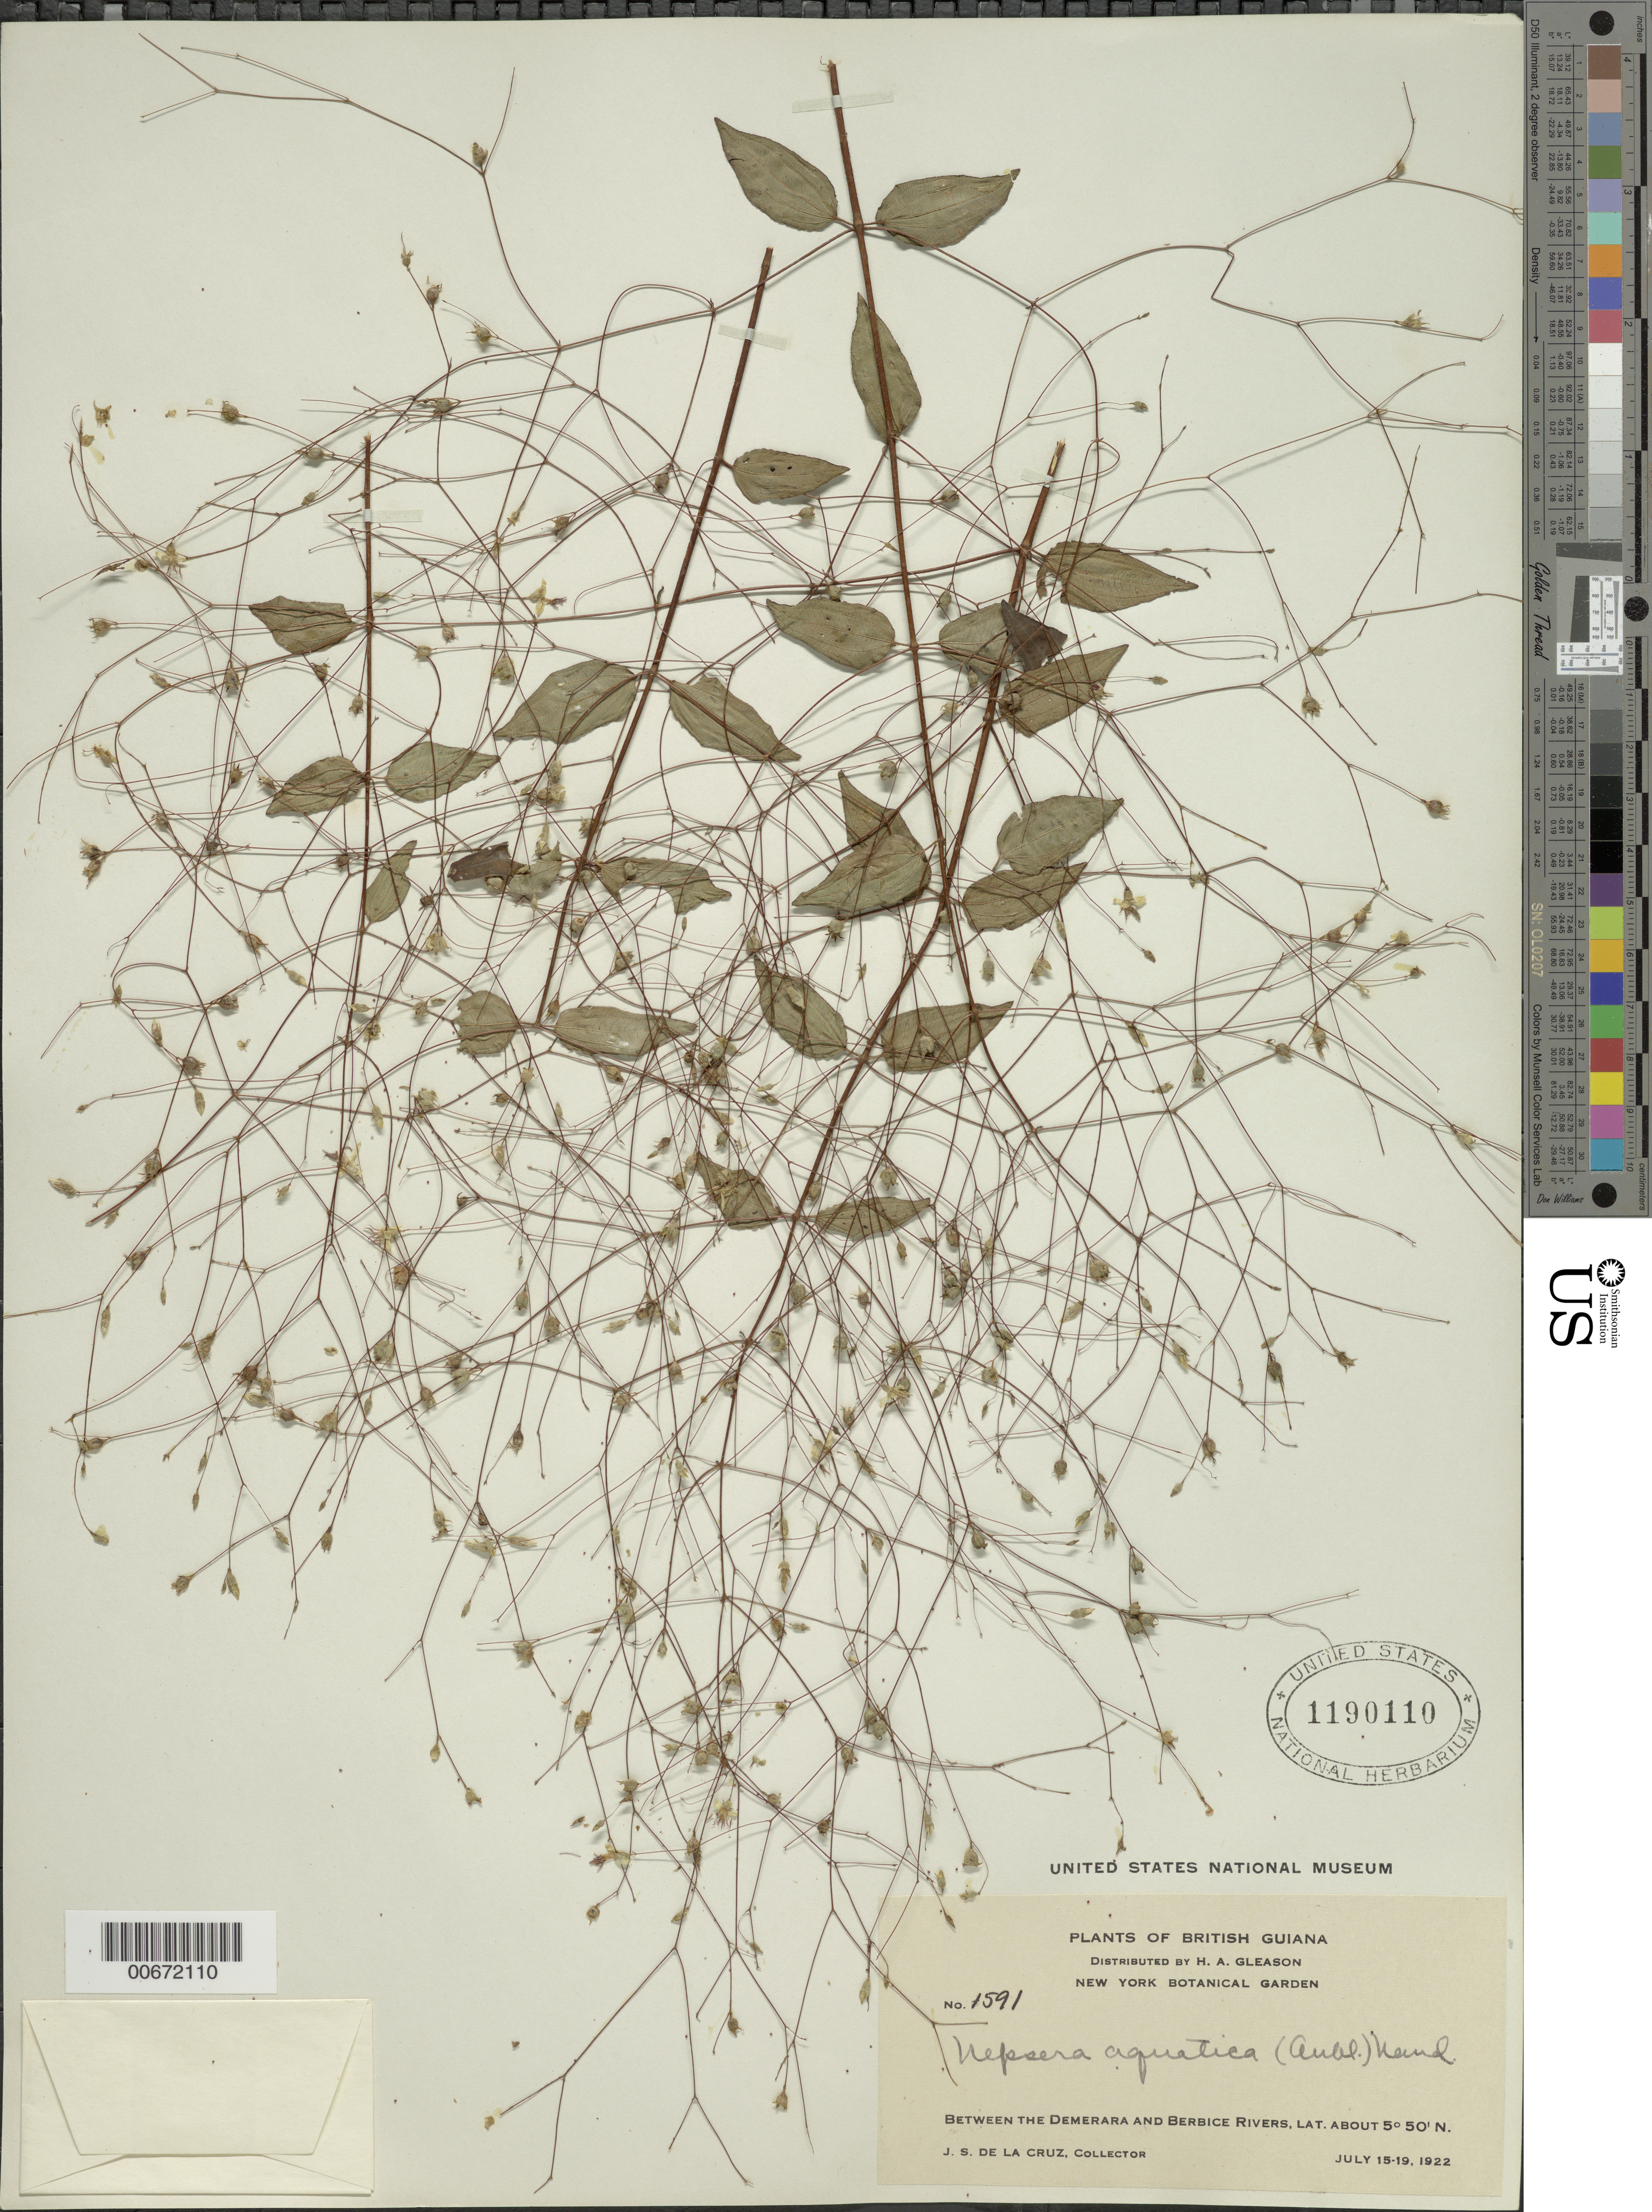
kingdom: Plantae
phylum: Tracheophyta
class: Magnoliopsida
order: Myrtales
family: Melastomataceae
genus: Nepsera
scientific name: Nepsera aquatica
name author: (Aubl.) Naudin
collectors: J. S. de la Cruz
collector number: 1591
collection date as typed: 15-Jul-22 to 19-Jul-22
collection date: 1922-07-15/1922-07-19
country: Guyana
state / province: U. Demerara-Berbice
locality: Demerara River to the Berbice River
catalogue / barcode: US 1190110